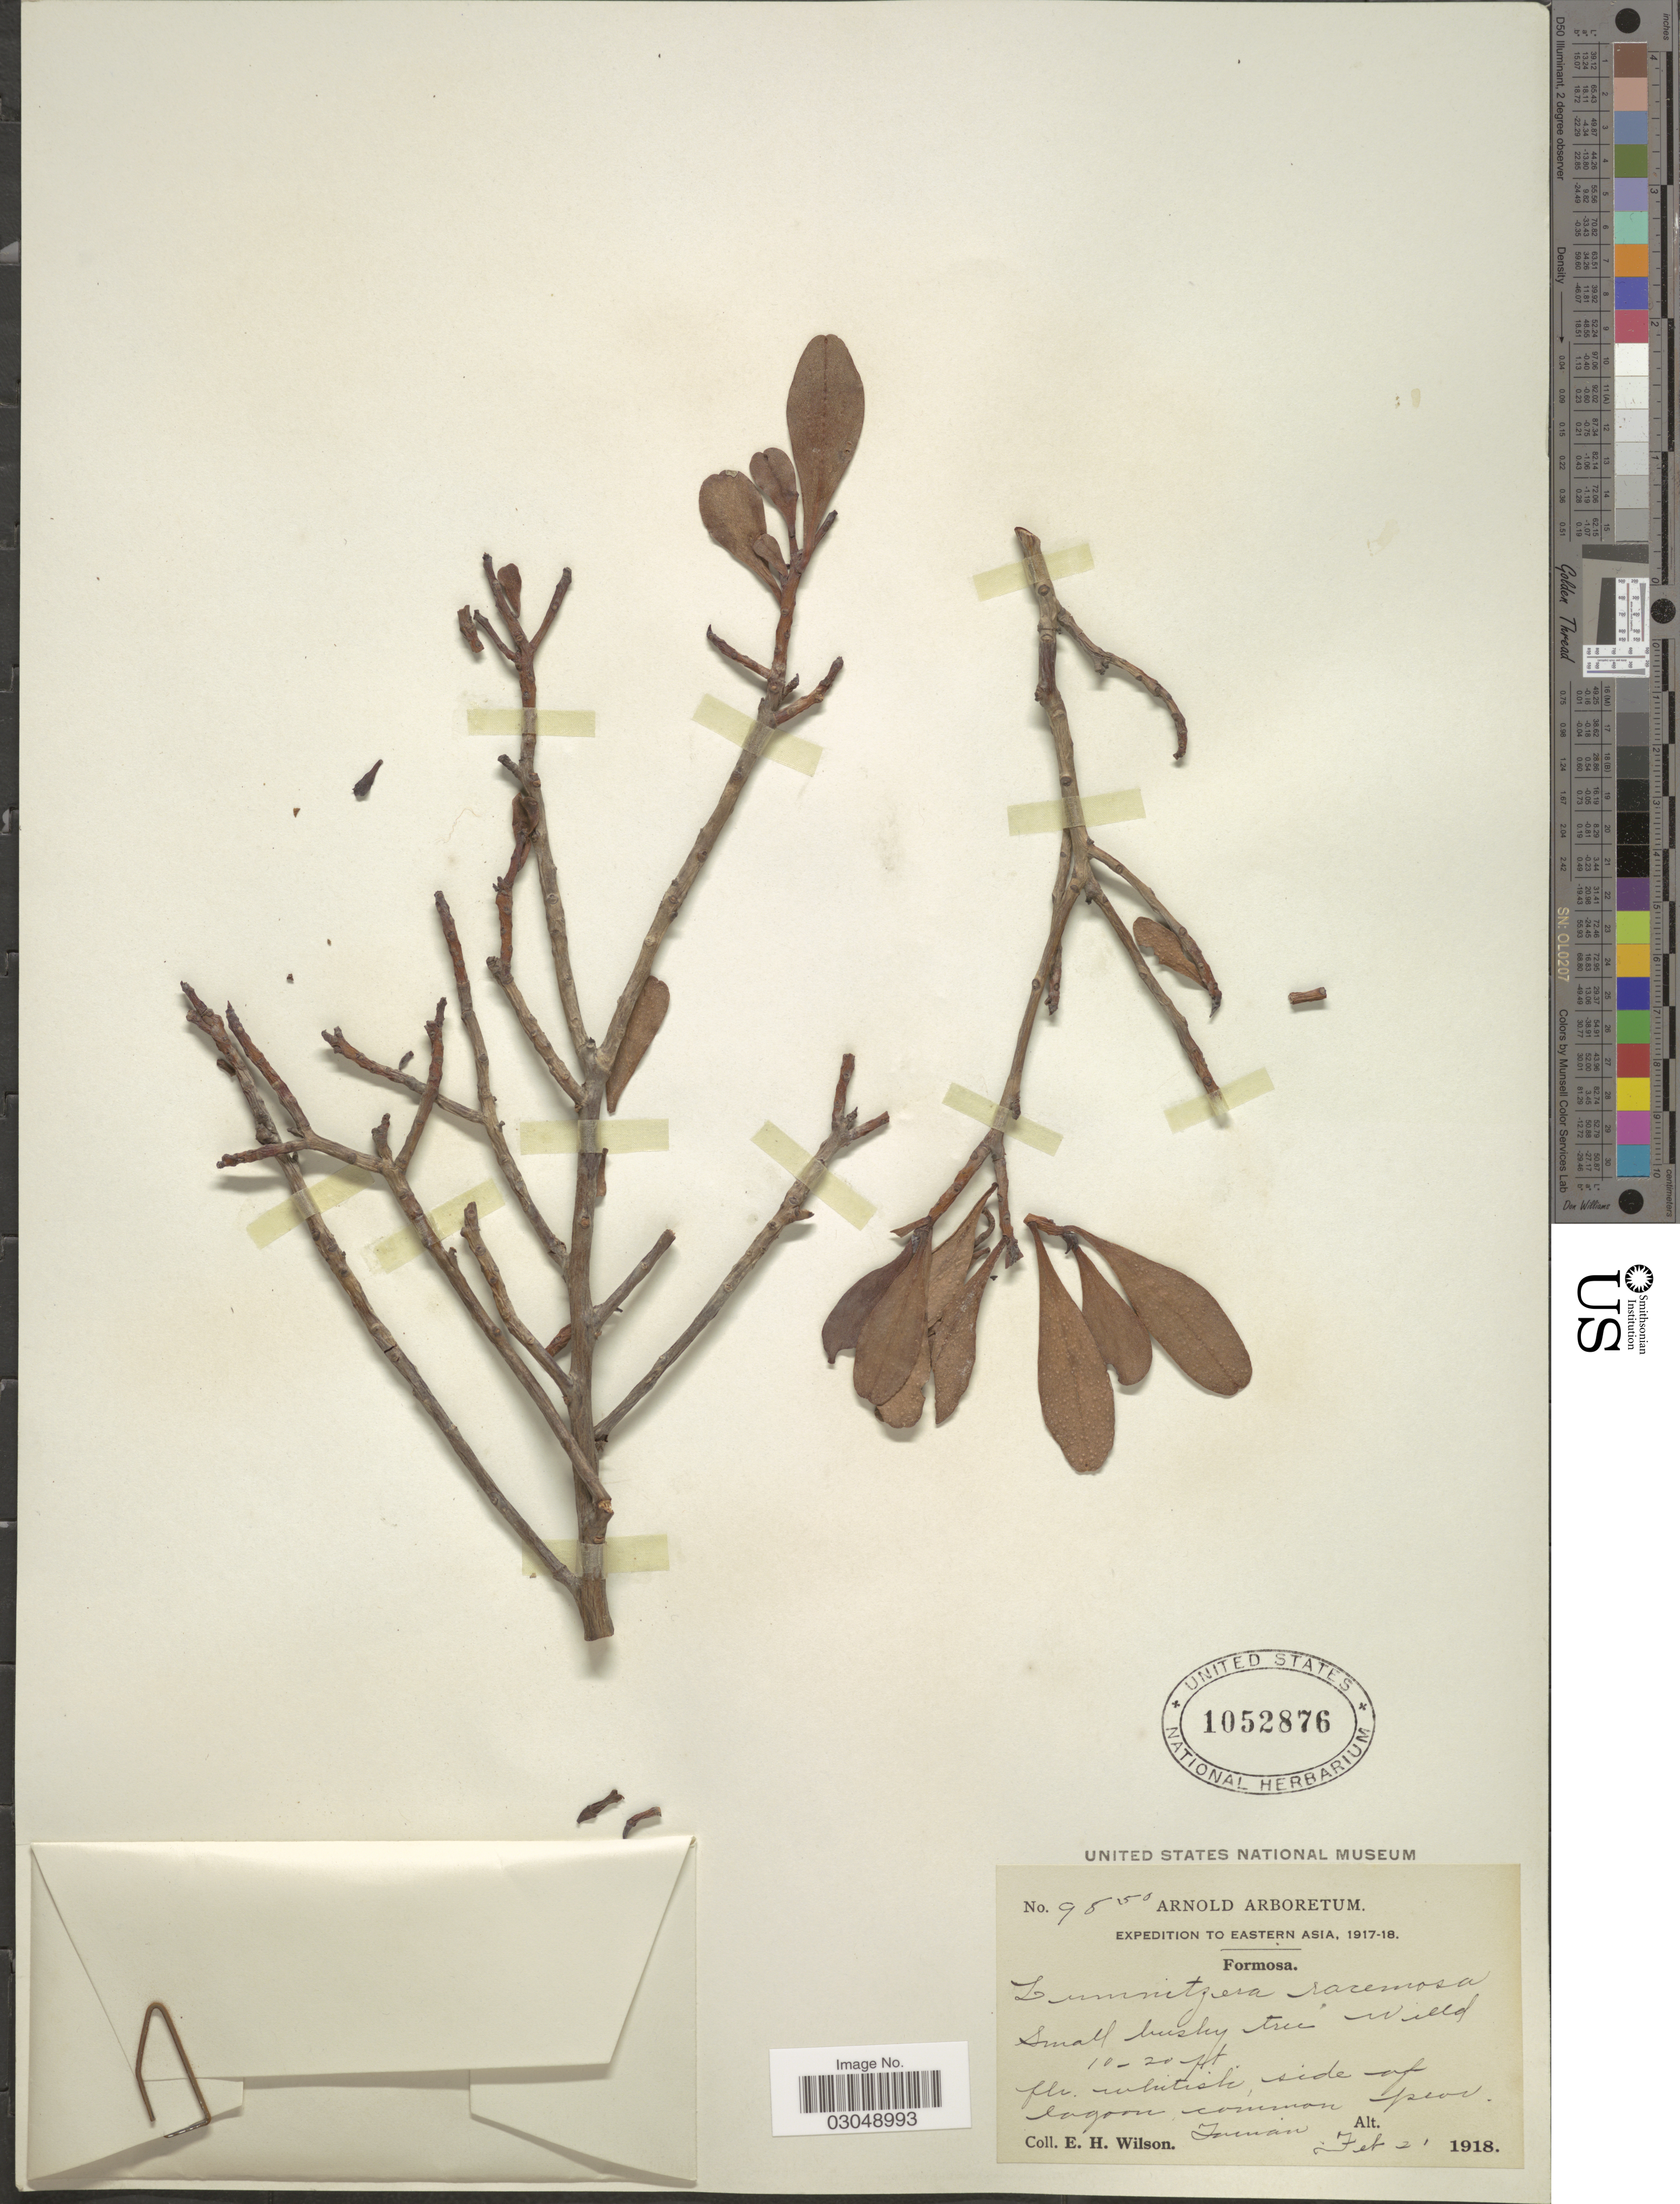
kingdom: Plantae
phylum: Tracheophyta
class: Magnoliopsida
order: Myrtales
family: Combretaceae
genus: Lumnitzera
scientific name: Lumnitzera racemosa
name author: Willd.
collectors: E. Wilson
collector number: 98150*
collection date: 1918-02-21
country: Taiwan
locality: Eastern Asia. Formosa.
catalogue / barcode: US 1052876